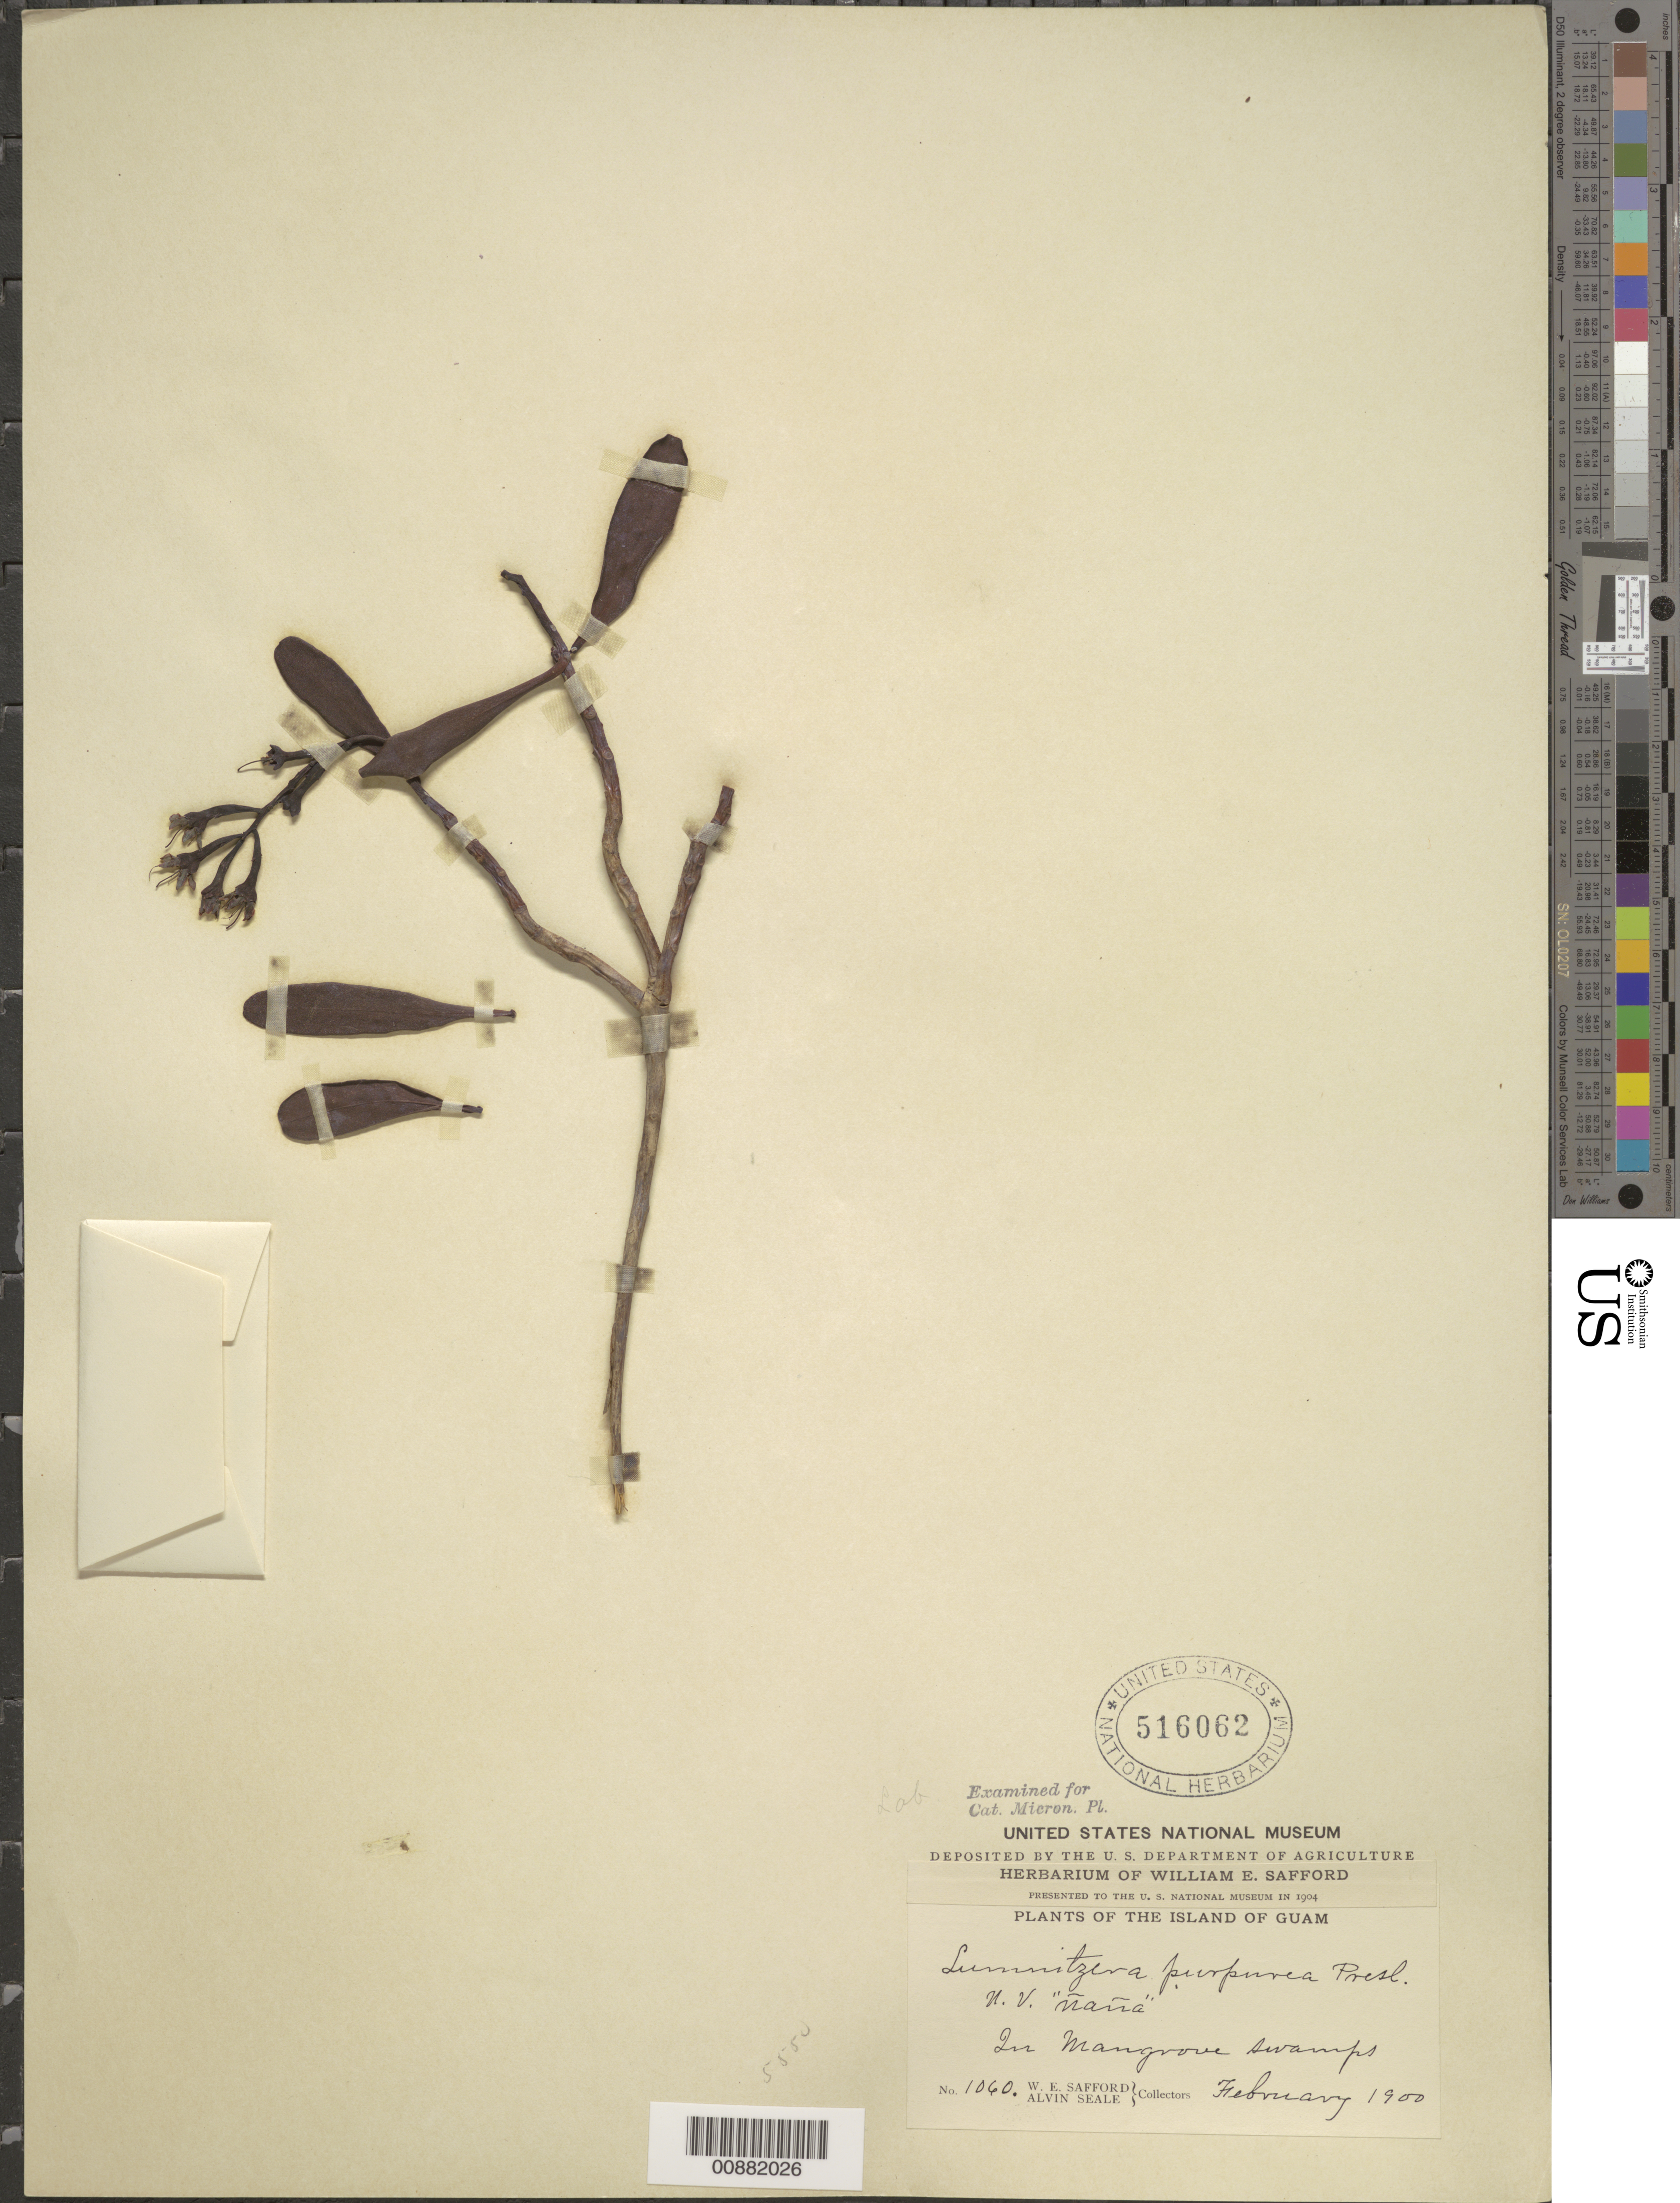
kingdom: Plantae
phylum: Tracheophyta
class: Magnoliopsida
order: Myrtales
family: Combretaceae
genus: Lumnitzera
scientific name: Lumnitzera purpurea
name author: C. Presl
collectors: W. E. Safford & A. Seale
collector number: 1060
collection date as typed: Feb 1900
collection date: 1900-02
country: Guam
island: Guam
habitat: in mangrove swamps.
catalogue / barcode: US 516062